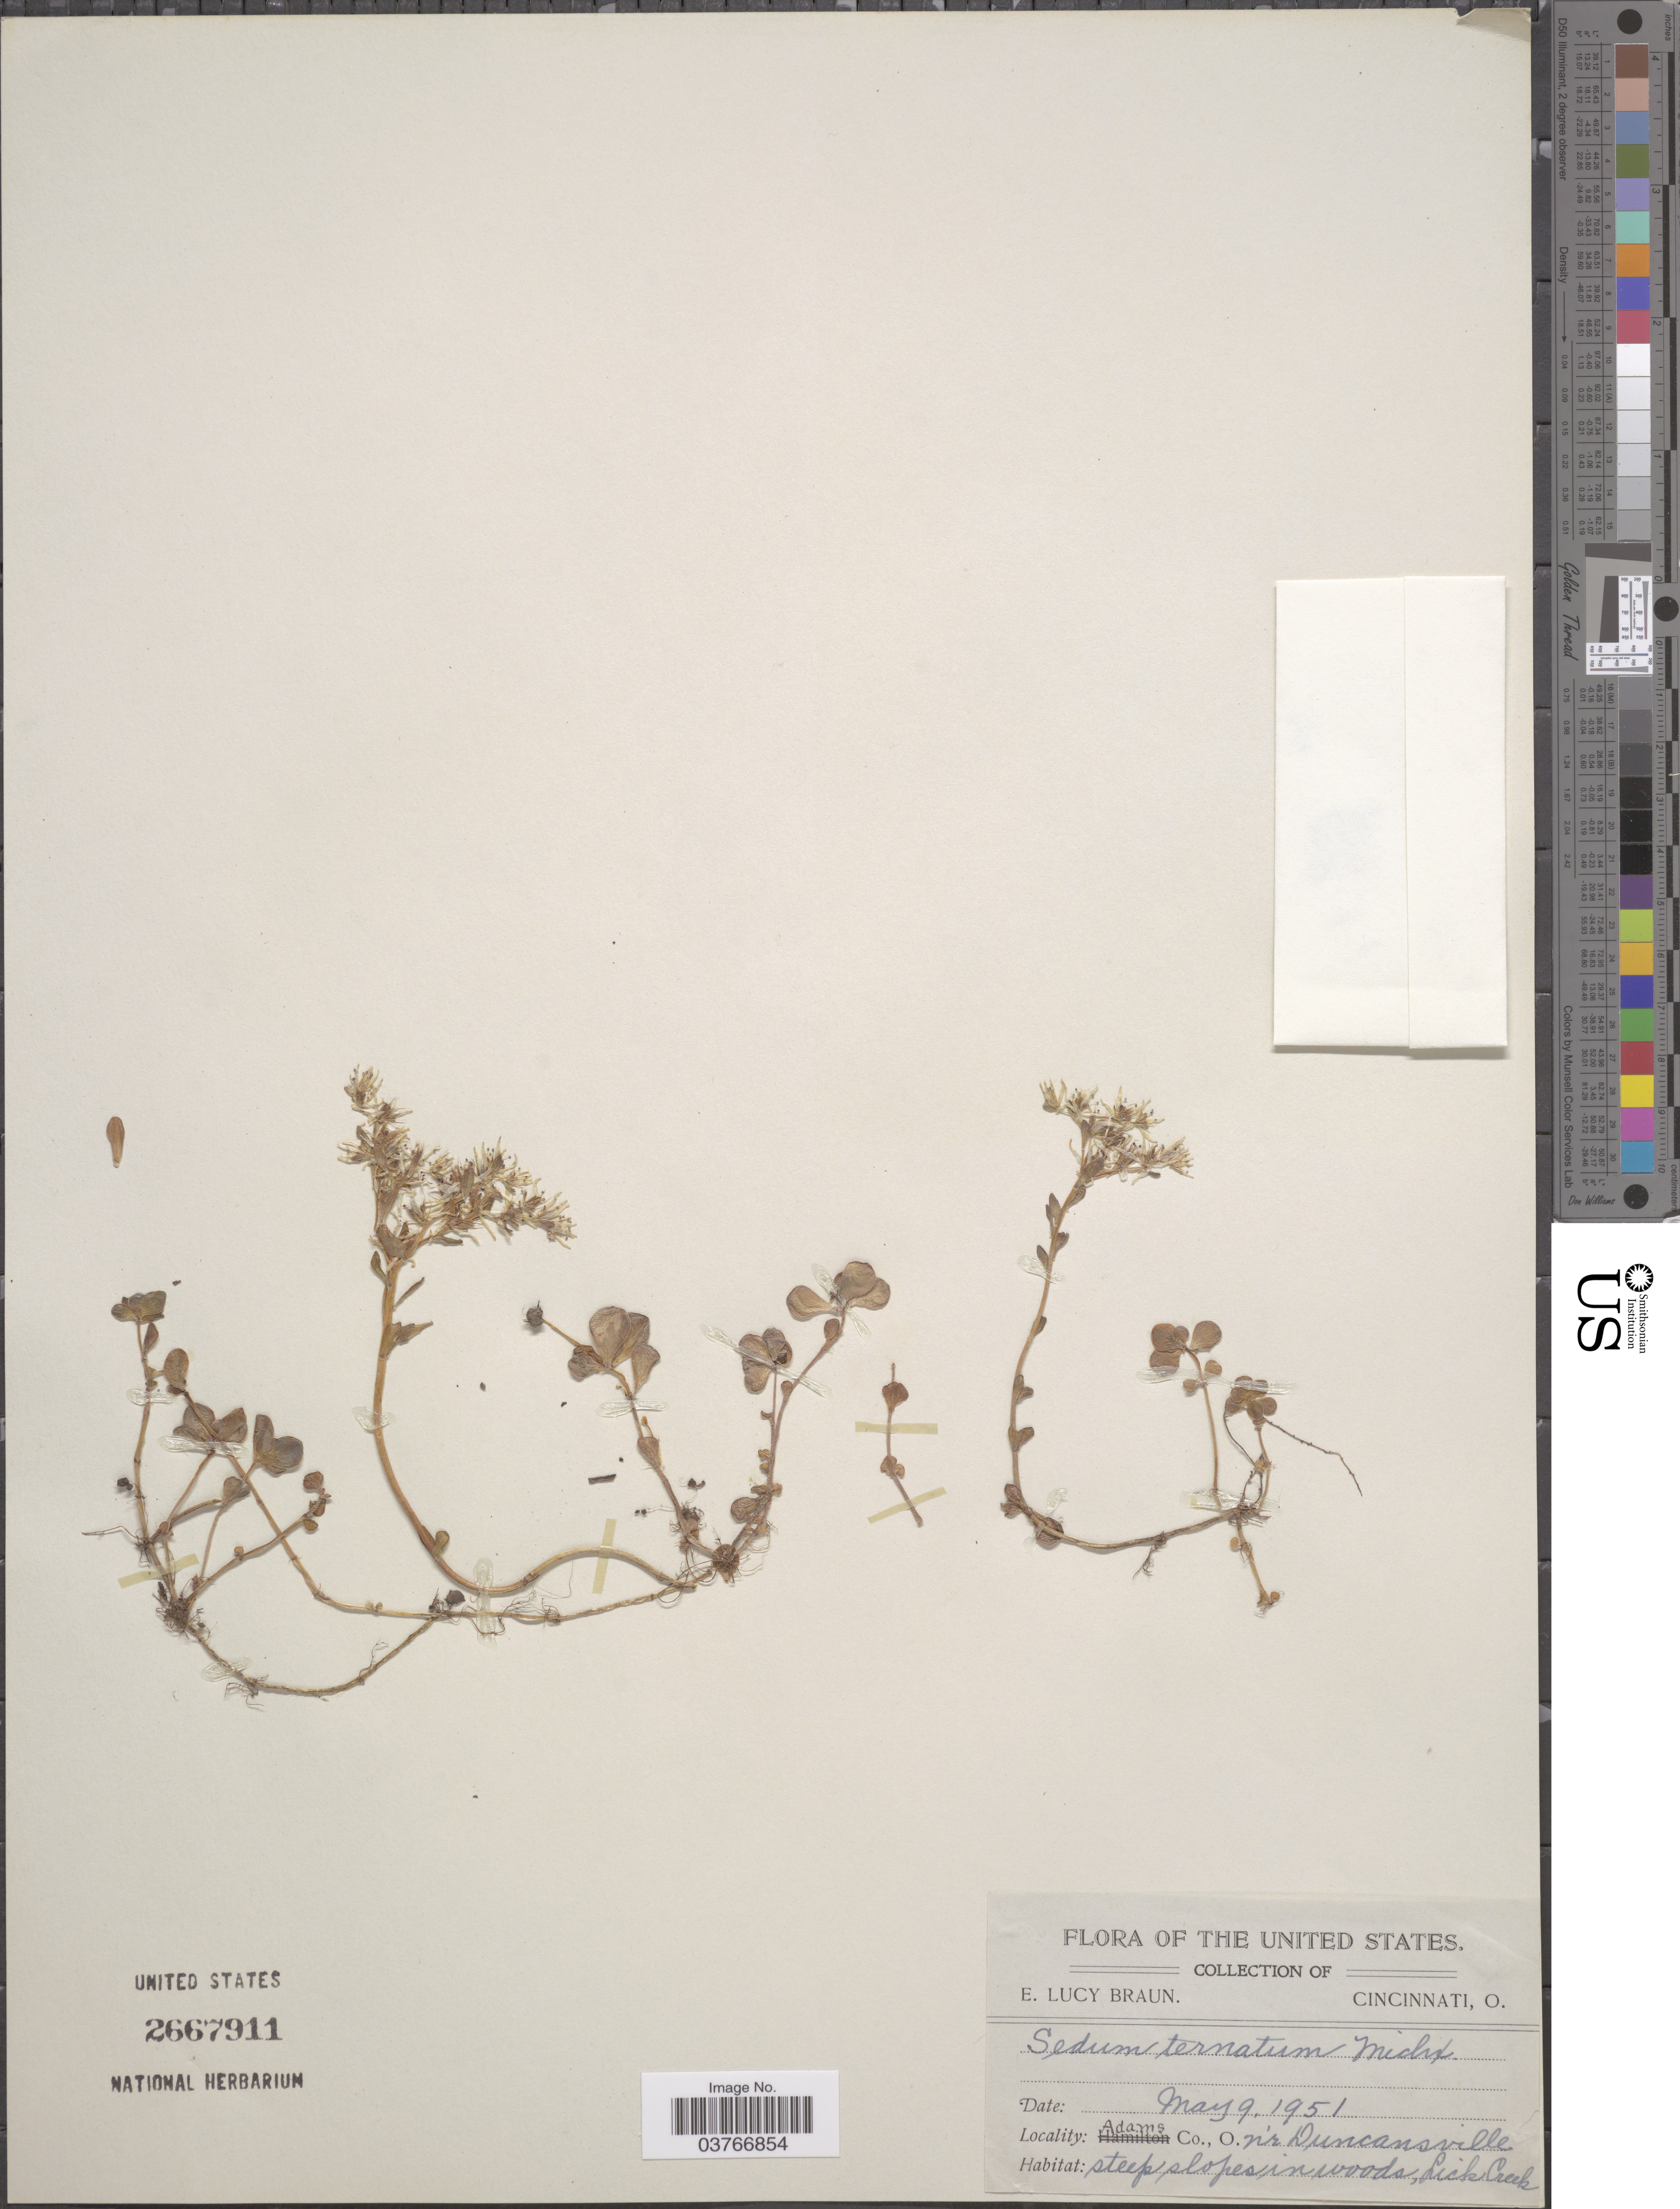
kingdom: Plantae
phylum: Tracheophyta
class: Magnoliopsida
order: Saxifragales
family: Crassulaceae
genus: Sedum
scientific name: Sedum ternatum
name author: Michx.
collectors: E. L. Braun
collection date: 1951-05-09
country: United States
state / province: Ohio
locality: Adams Co. N'r Duncansville, Lick Creek.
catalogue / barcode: US 2667911